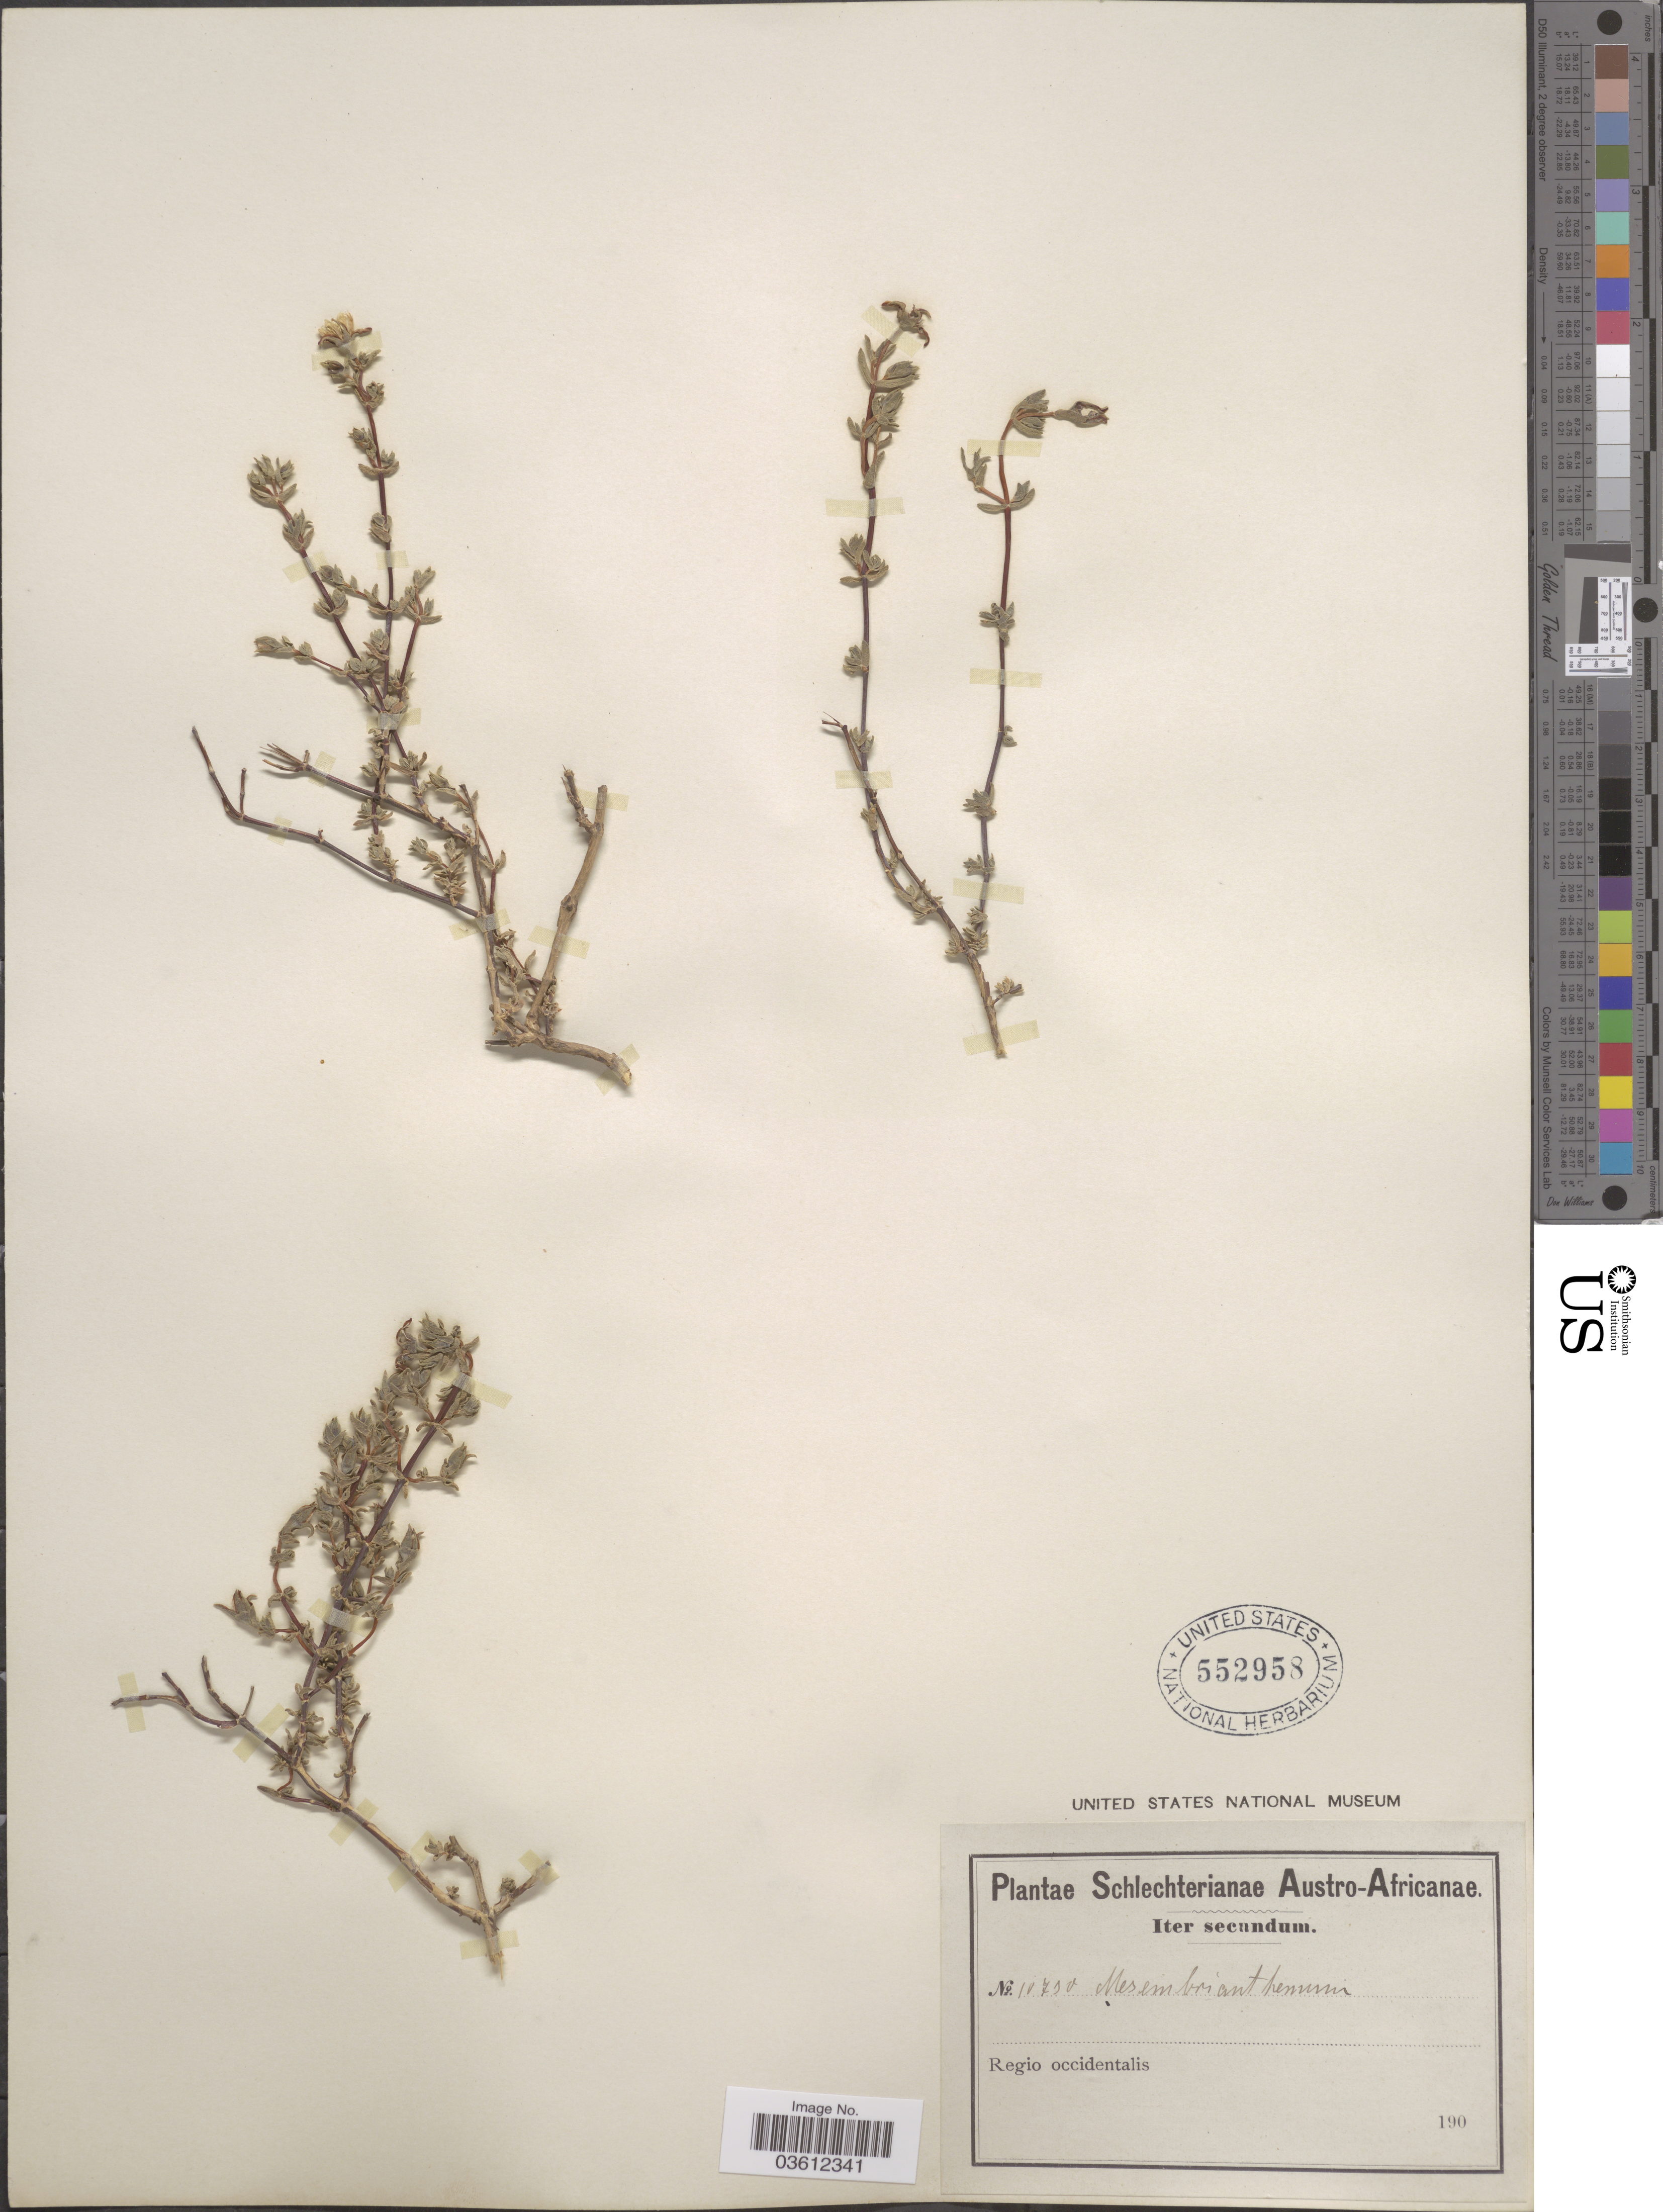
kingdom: Plantae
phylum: Tracheophyta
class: Magnoliopsida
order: Caryophyllales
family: Aizoaceae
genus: Lampranthus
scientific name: Lampranthus leptaleon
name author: (Haw.) N.E. Br.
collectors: Schlechter, --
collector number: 10730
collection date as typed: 190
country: South Africa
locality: Austro-Africanae. Regio occidentalis.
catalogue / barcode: US 552958